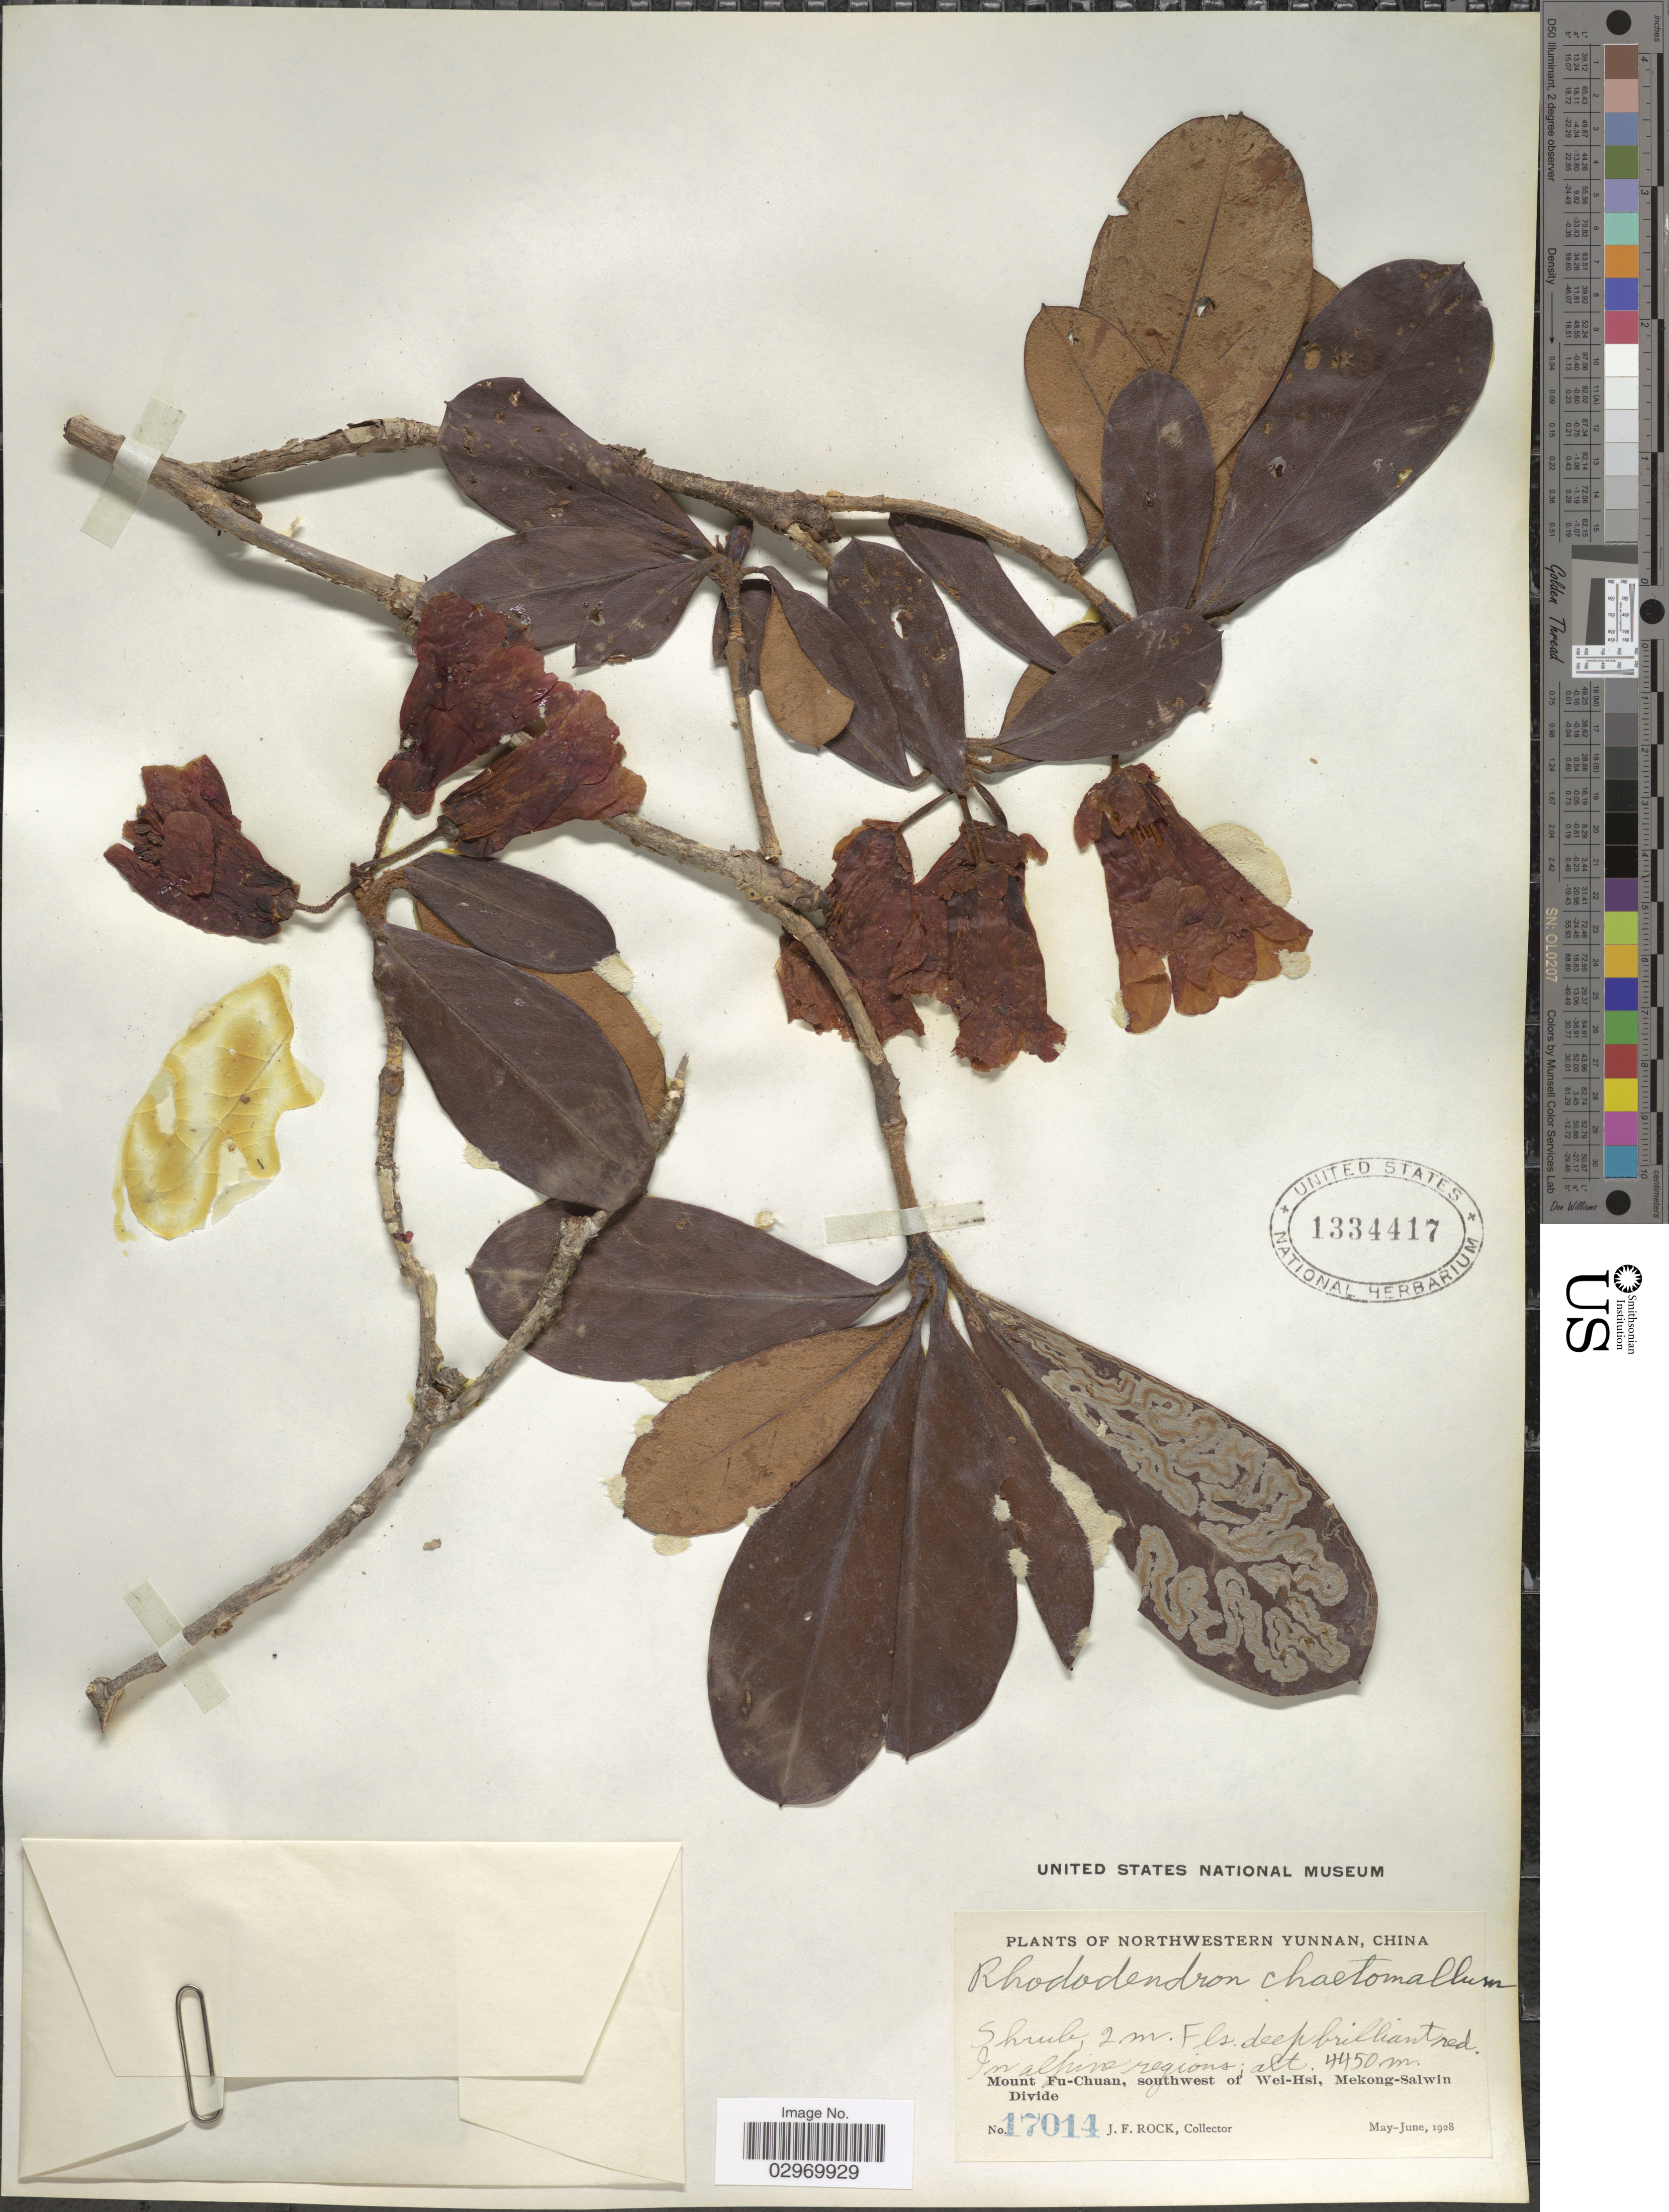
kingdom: Plantae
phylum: Tracheophyta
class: Magnoliopsida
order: Ericales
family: Ericaceae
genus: Rhododendron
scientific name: Rhododendron chaetomallum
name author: Balf. f. & Forrest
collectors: J. Rock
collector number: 17014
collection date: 1928-05/1928-06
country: China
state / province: Yunnan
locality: Northwestern Yunnan. In Alpine region. Mount Fu-Chuan, southwest of Wei-Hsi, Mekong-Salwin Divide.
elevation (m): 4450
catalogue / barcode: US 1334417